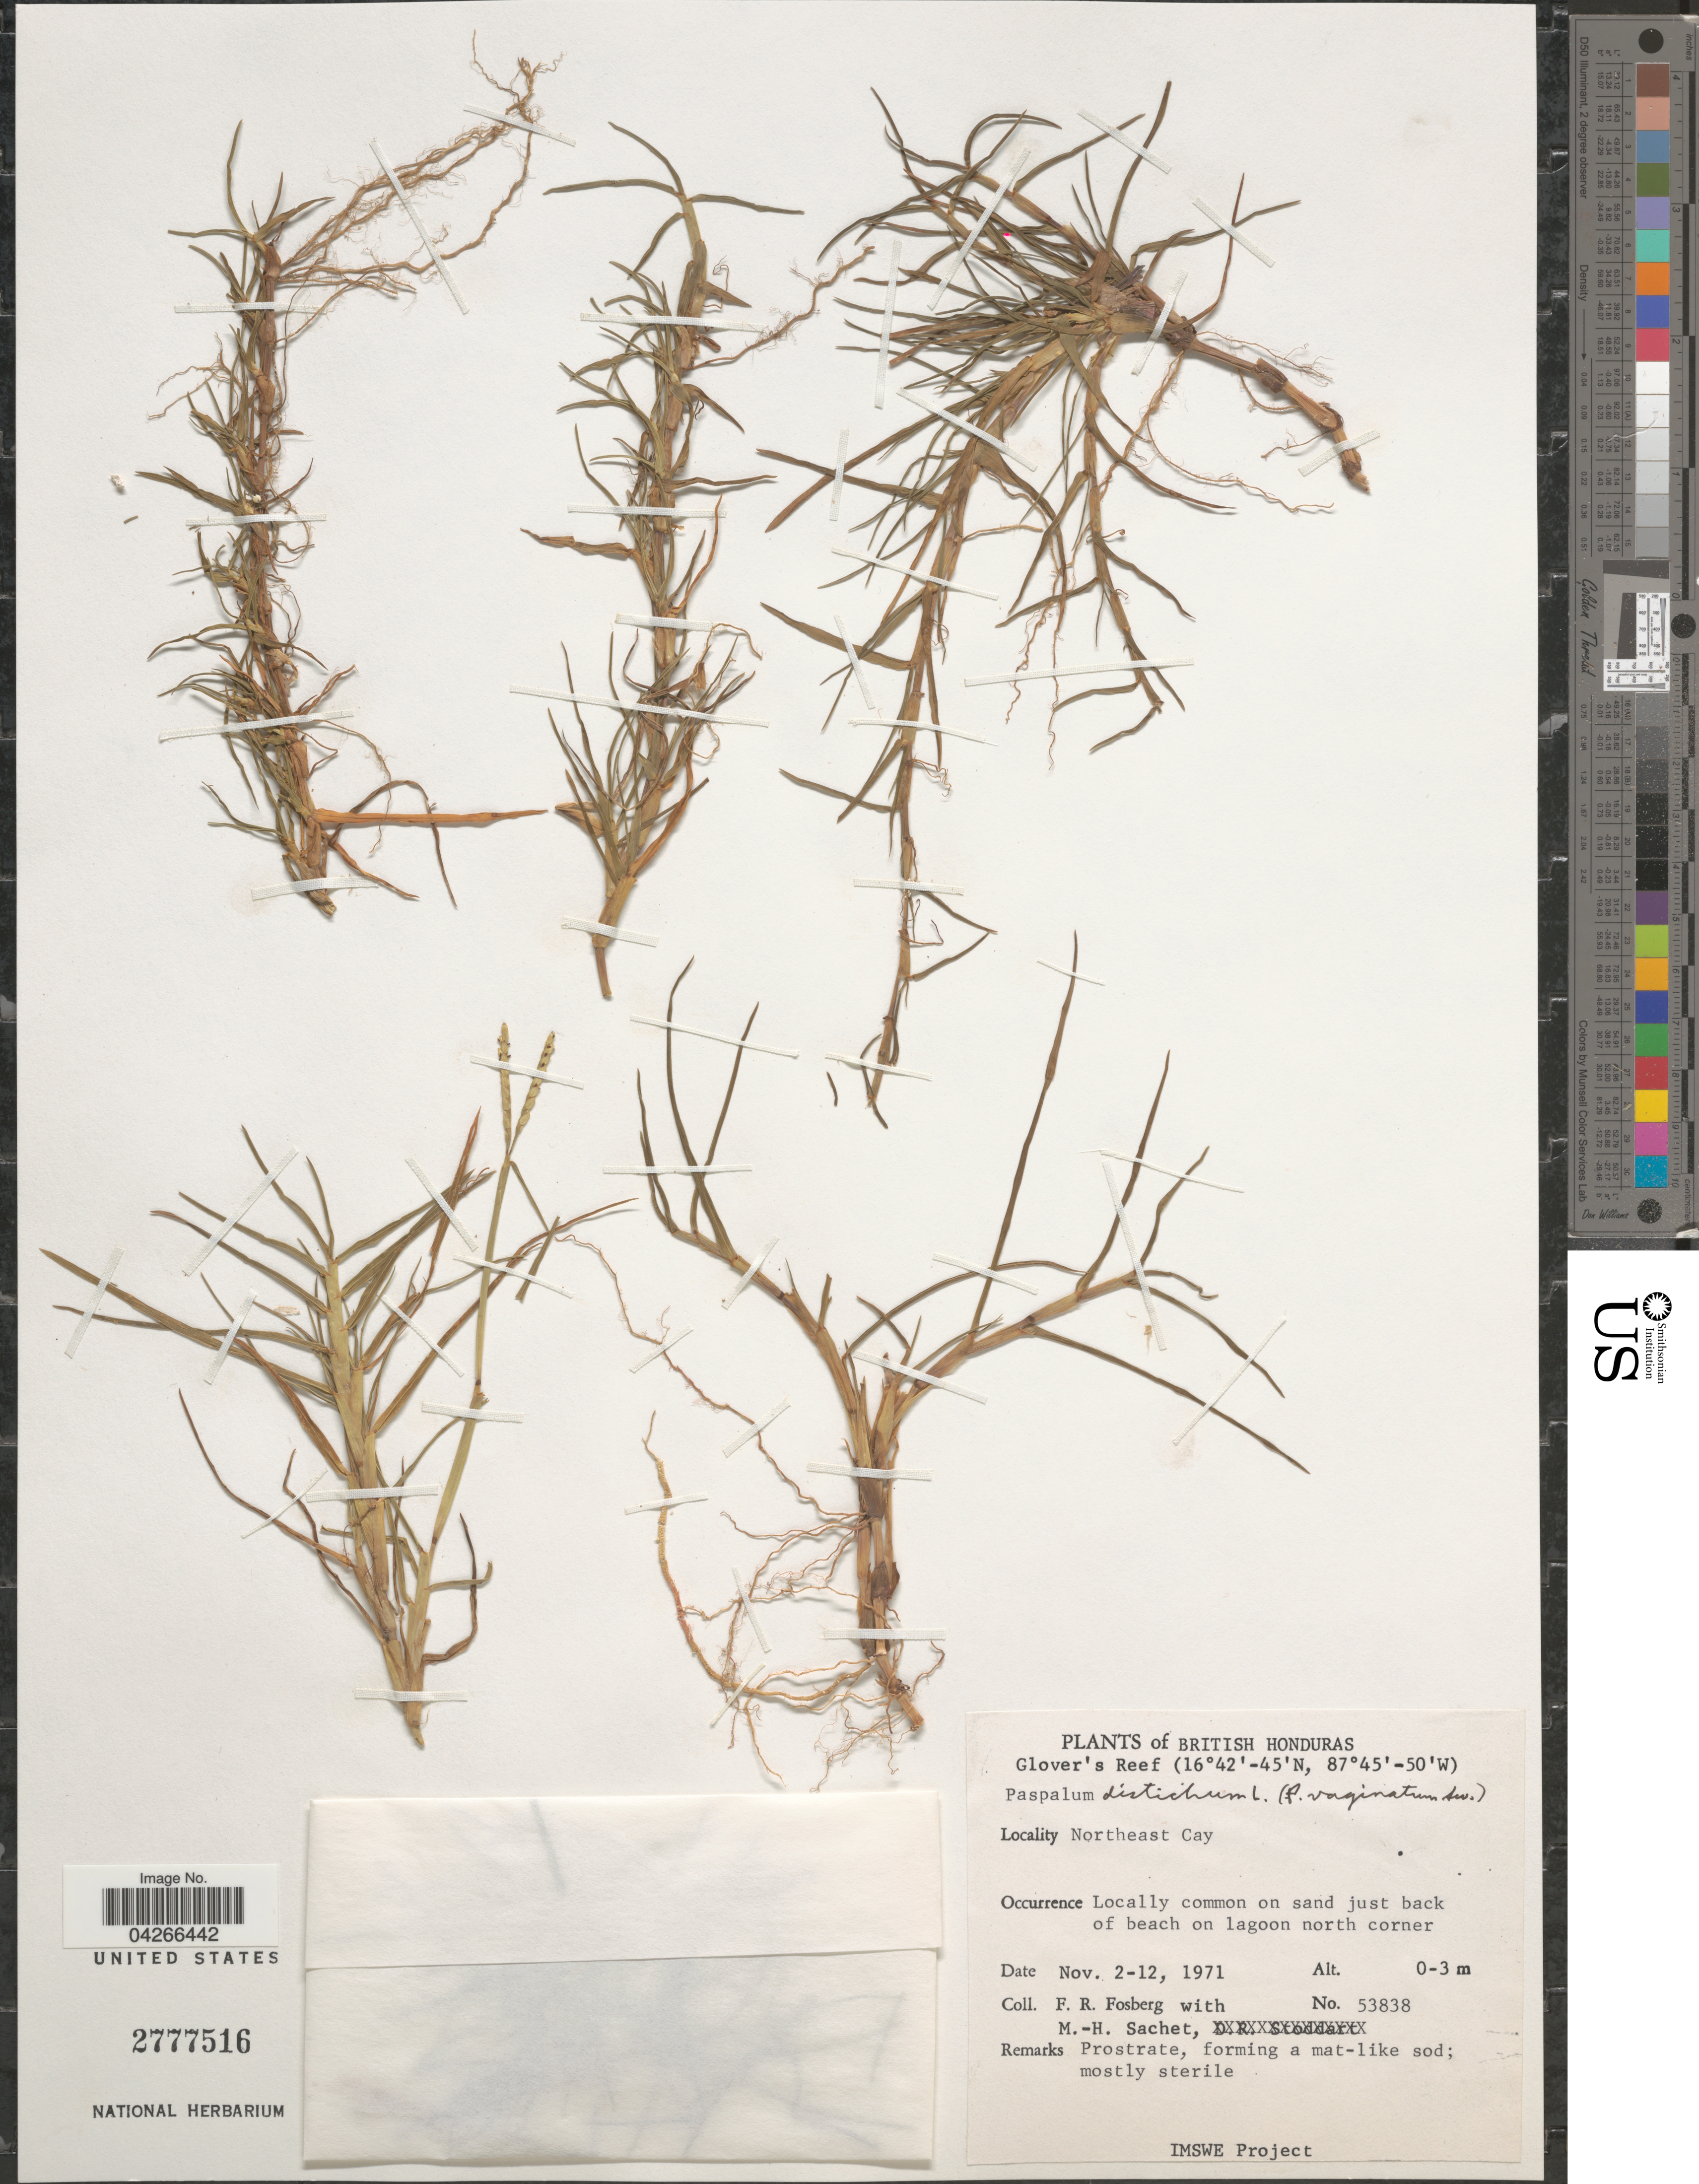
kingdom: Plantae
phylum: Tracheophyta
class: Liliopsida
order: Poales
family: Poaceae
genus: Paspalum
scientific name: Paspalum distichum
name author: L.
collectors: F. R. Fosberg & M.-H. Sachet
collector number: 53838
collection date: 1971-11-02/1971-11-12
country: Belize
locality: British Honduras. Glover's Reef. Northeast Cay. Locally common on sand just back of beach on lagoon north corner.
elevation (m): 0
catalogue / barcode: US 2777516